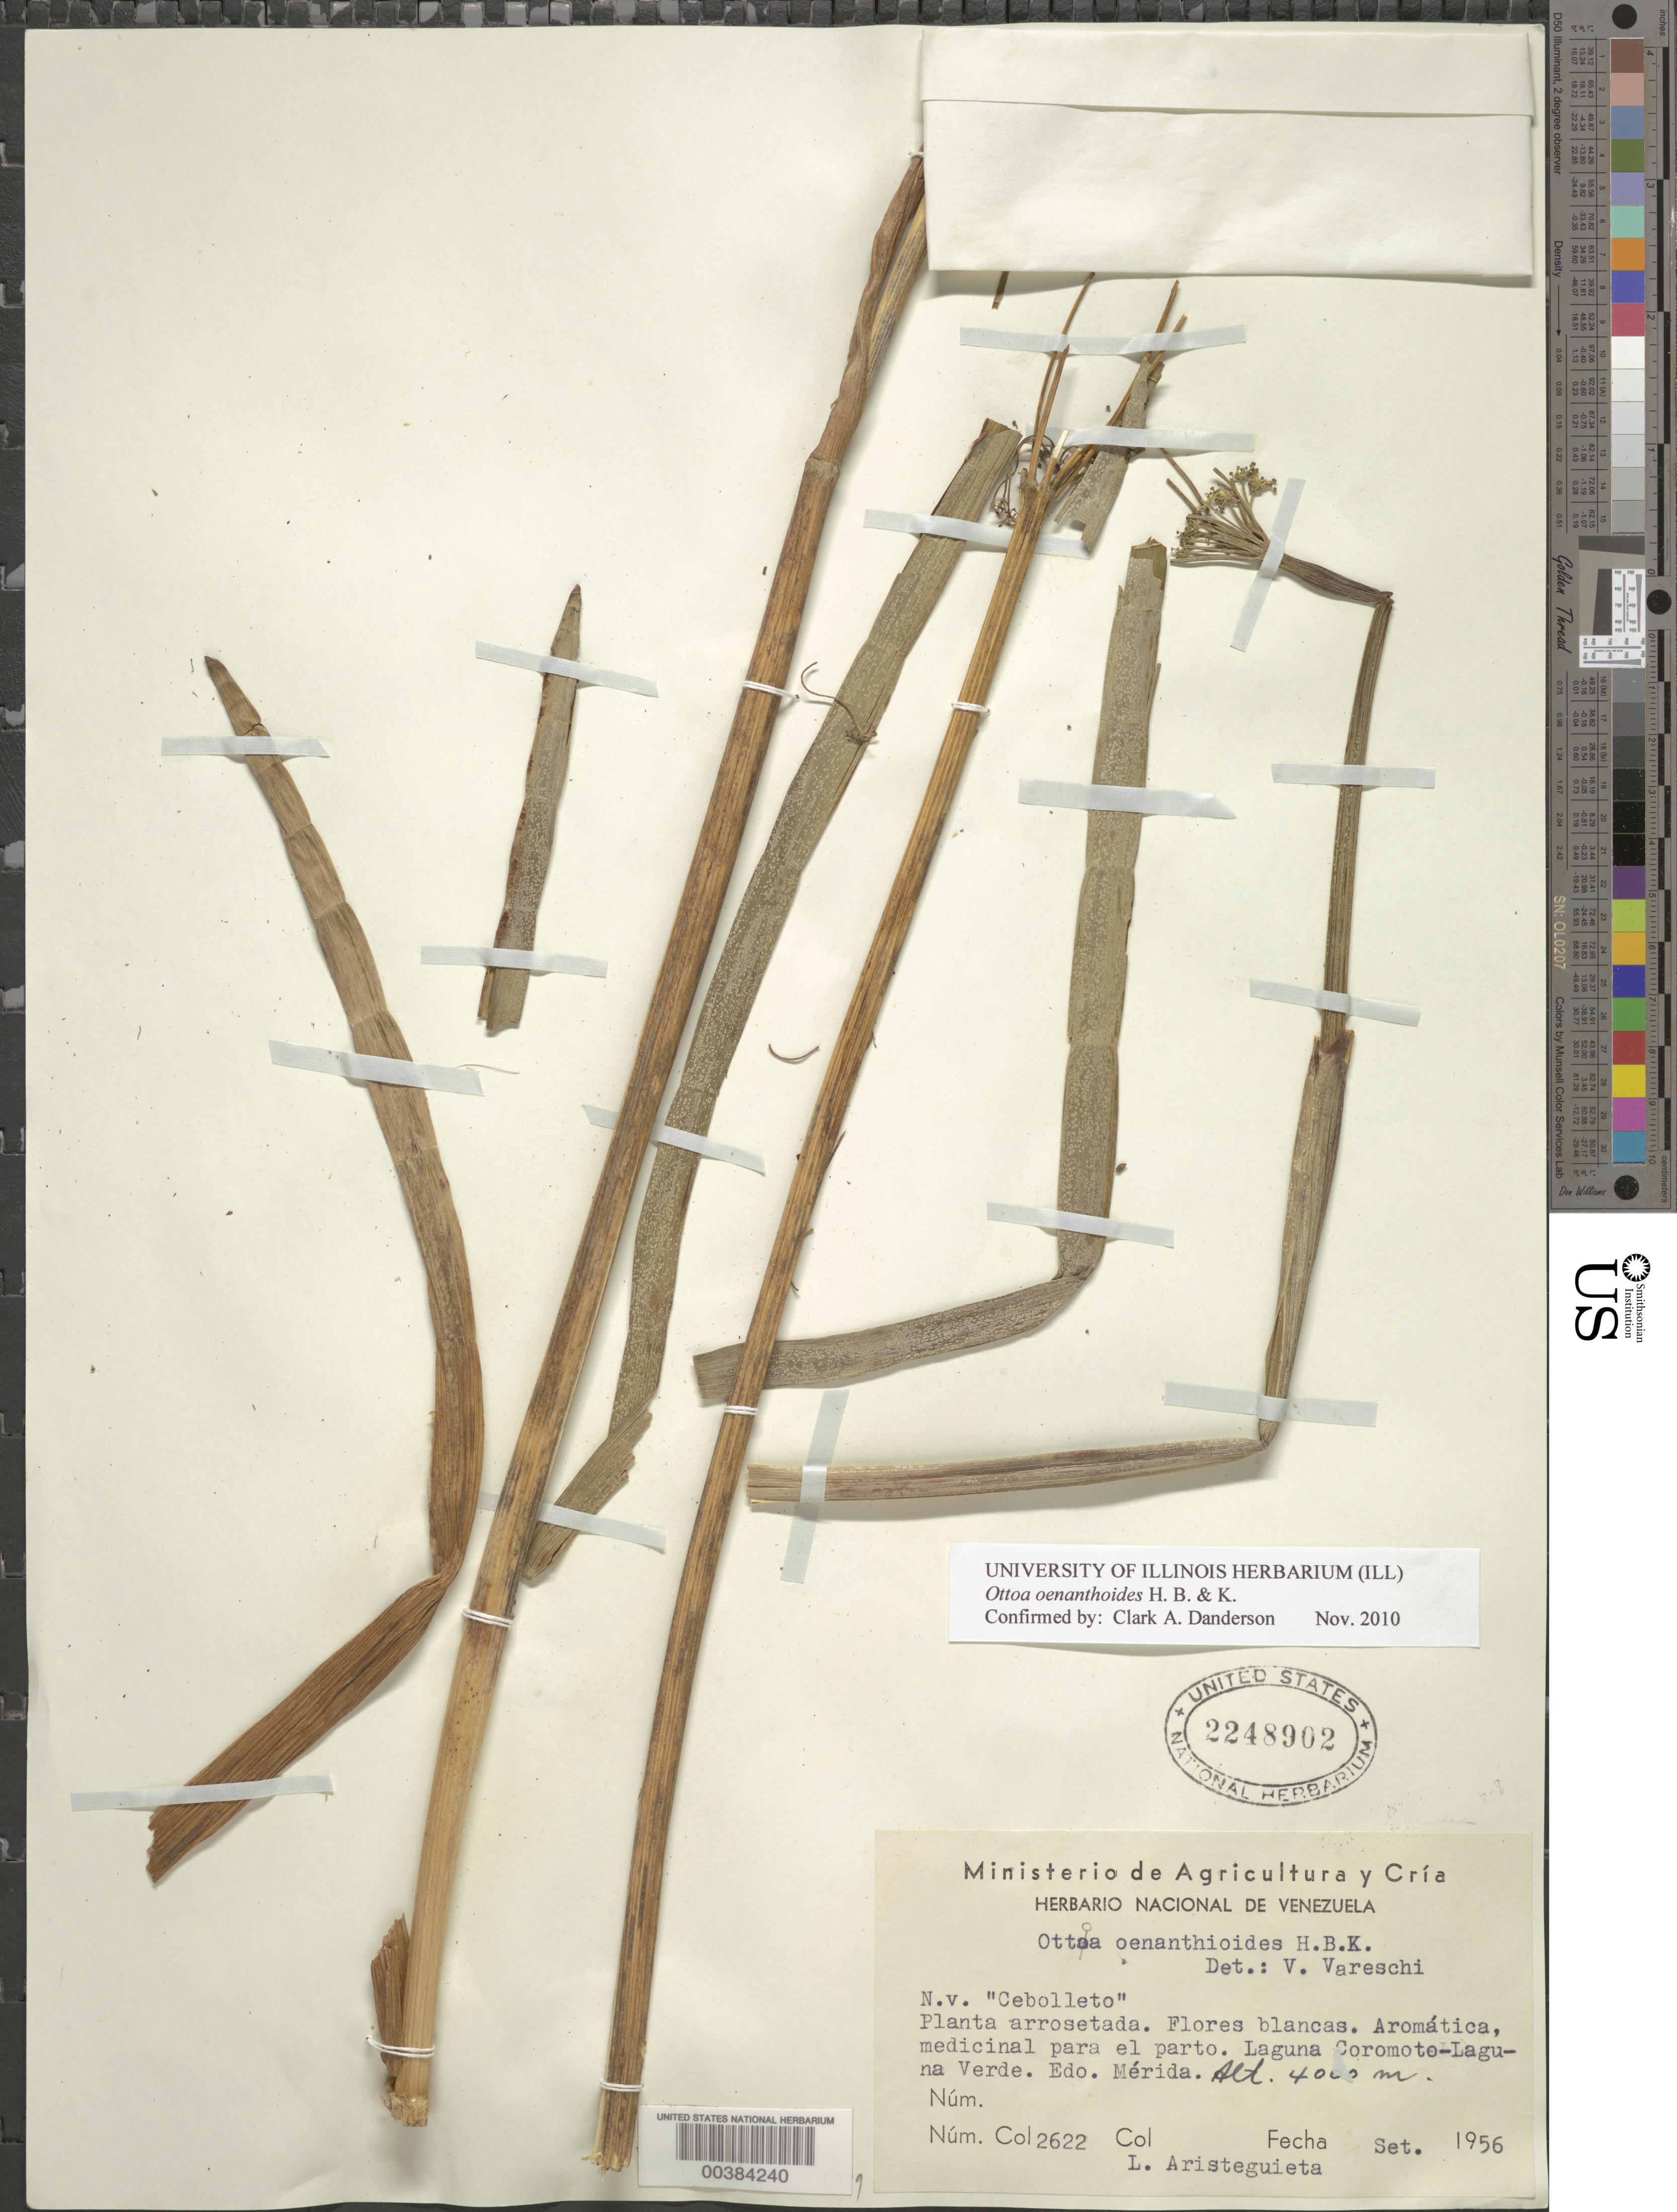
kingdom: Plantae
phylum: Tracheophyta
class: Magnoliopsida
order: Apiales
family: Apiaceae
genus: Ottoa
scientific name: Ottoa oenanthoides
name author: Kunth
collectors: L. Aristeguieta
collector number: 2622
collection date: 1956-09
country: Venezuela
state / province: Mérida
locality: Laguna Coromote - Laguna Verde. Edo. Mérida.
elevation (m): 4000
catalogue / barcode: US 2248902